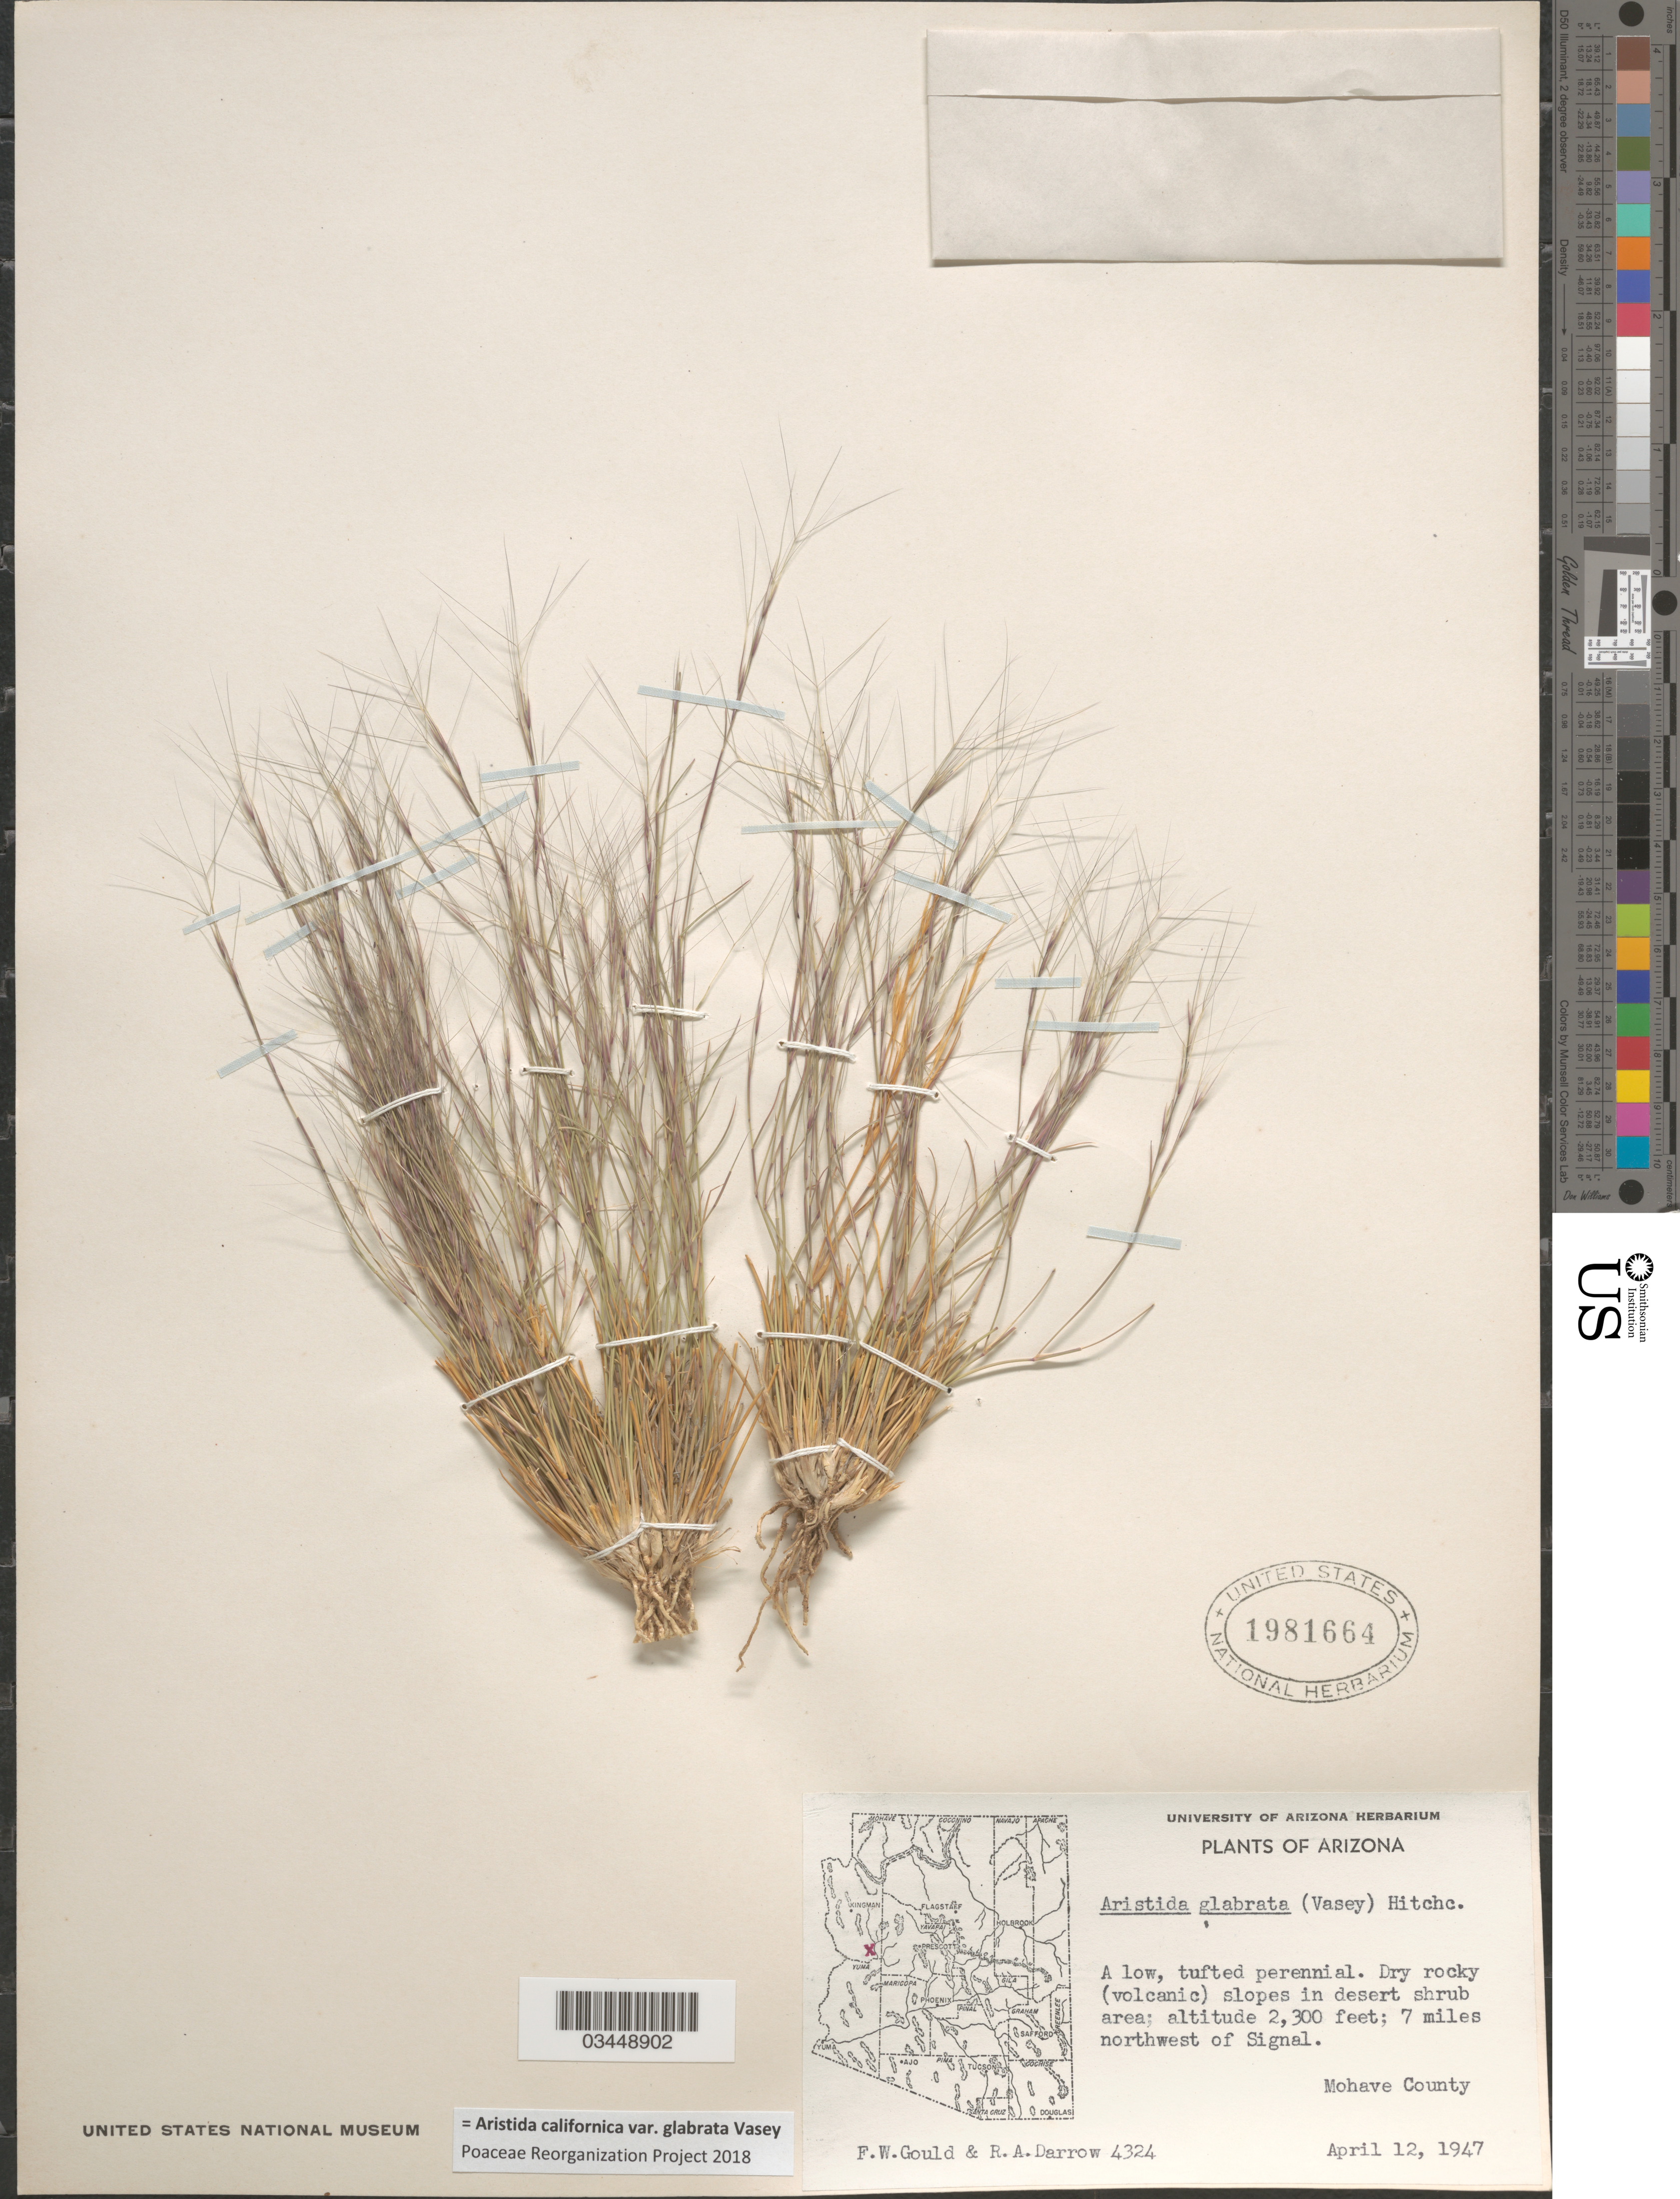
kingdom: Plantae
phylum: Tracheophyta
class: Liliopsida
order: Poales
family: Poaceae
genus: Aristida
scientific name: Aristida californica var. glabrata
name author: Vasey in Brandegee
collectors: F. W. Gould & R. A. Darrow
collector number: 4324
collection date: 1947-04-12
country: United States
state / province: Arizona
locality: A low, tufted perennial. Dry rocky (volcanic) slopes in desert shrub area; 7 miles northwest of Signal. Mohave County.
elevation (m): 701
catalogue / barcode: US 1981664